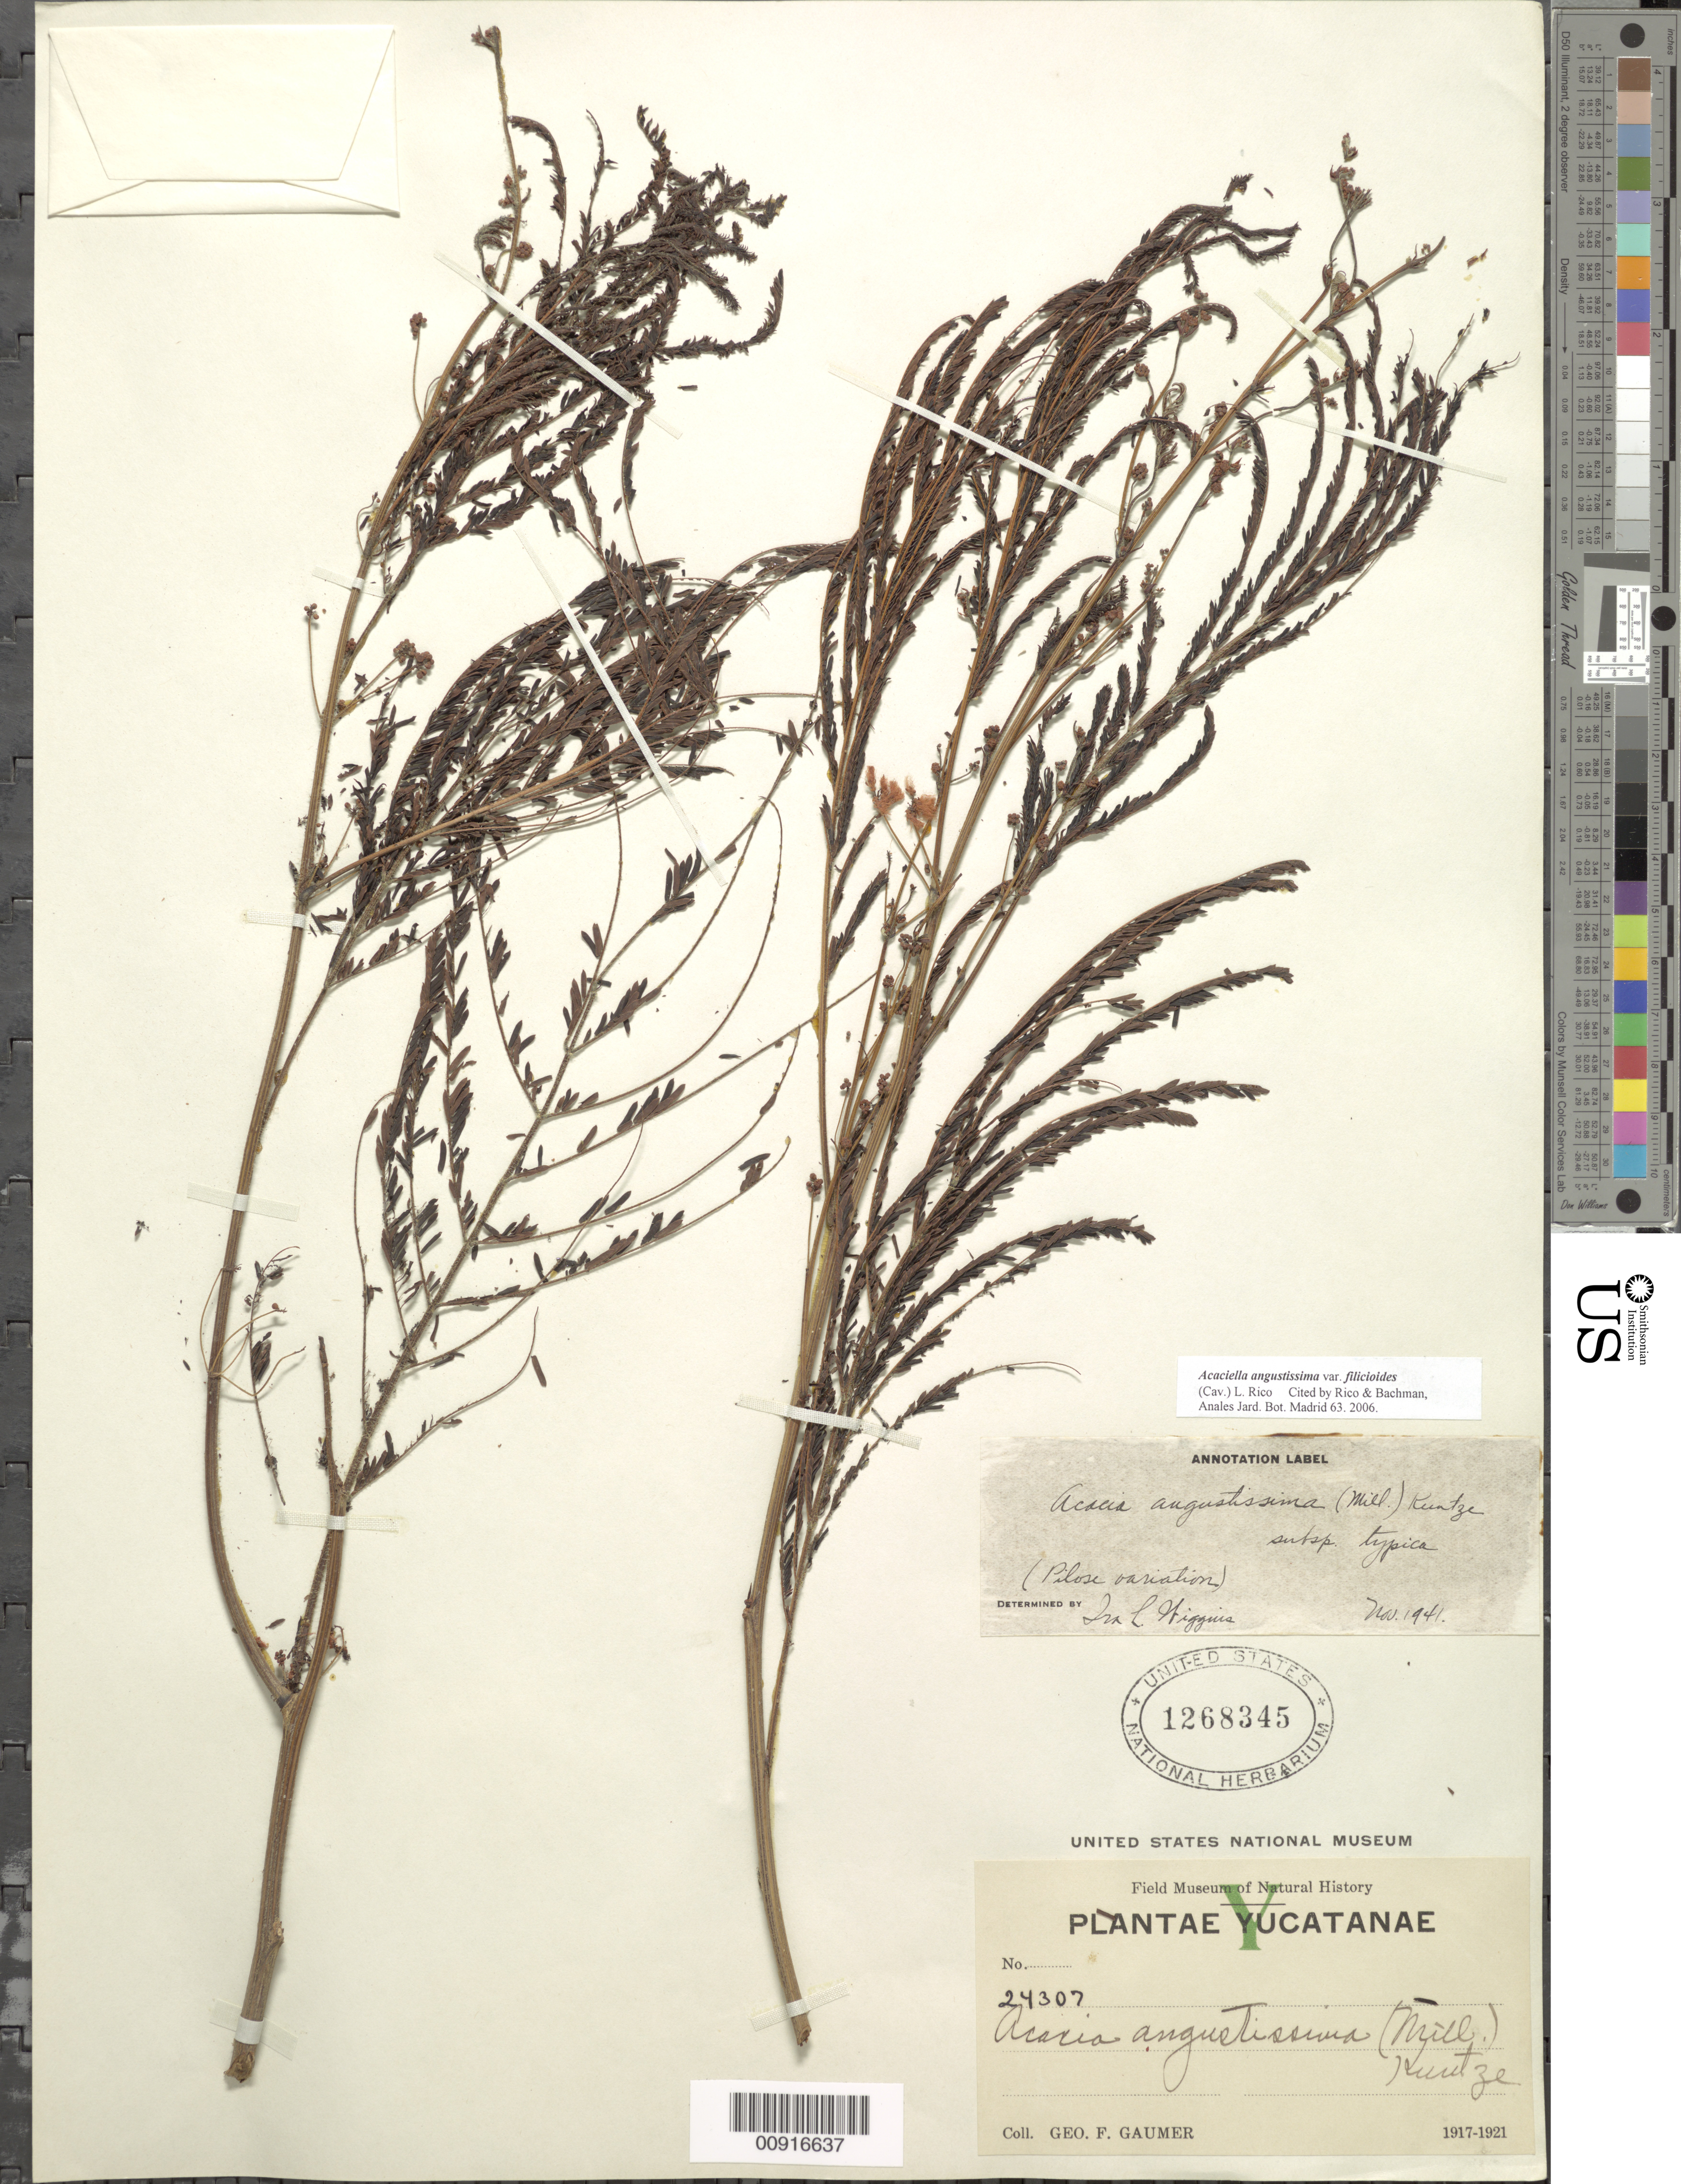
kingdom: Plantae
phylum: Tracheophyta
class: Magnoliopsida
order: Fabales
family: Fabaceae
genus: Acaciella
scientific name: Acaciella angustissima var. filicioides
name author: (Cav.) L. Rico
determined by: Rico, L.; Bachman, --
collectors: G. F. Gaumer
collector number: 24307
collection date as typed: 1917 to -- --- 1921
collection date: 1917/1921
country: Mexico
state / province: Yucatán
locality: Yucatán.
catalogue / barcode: US 1268345